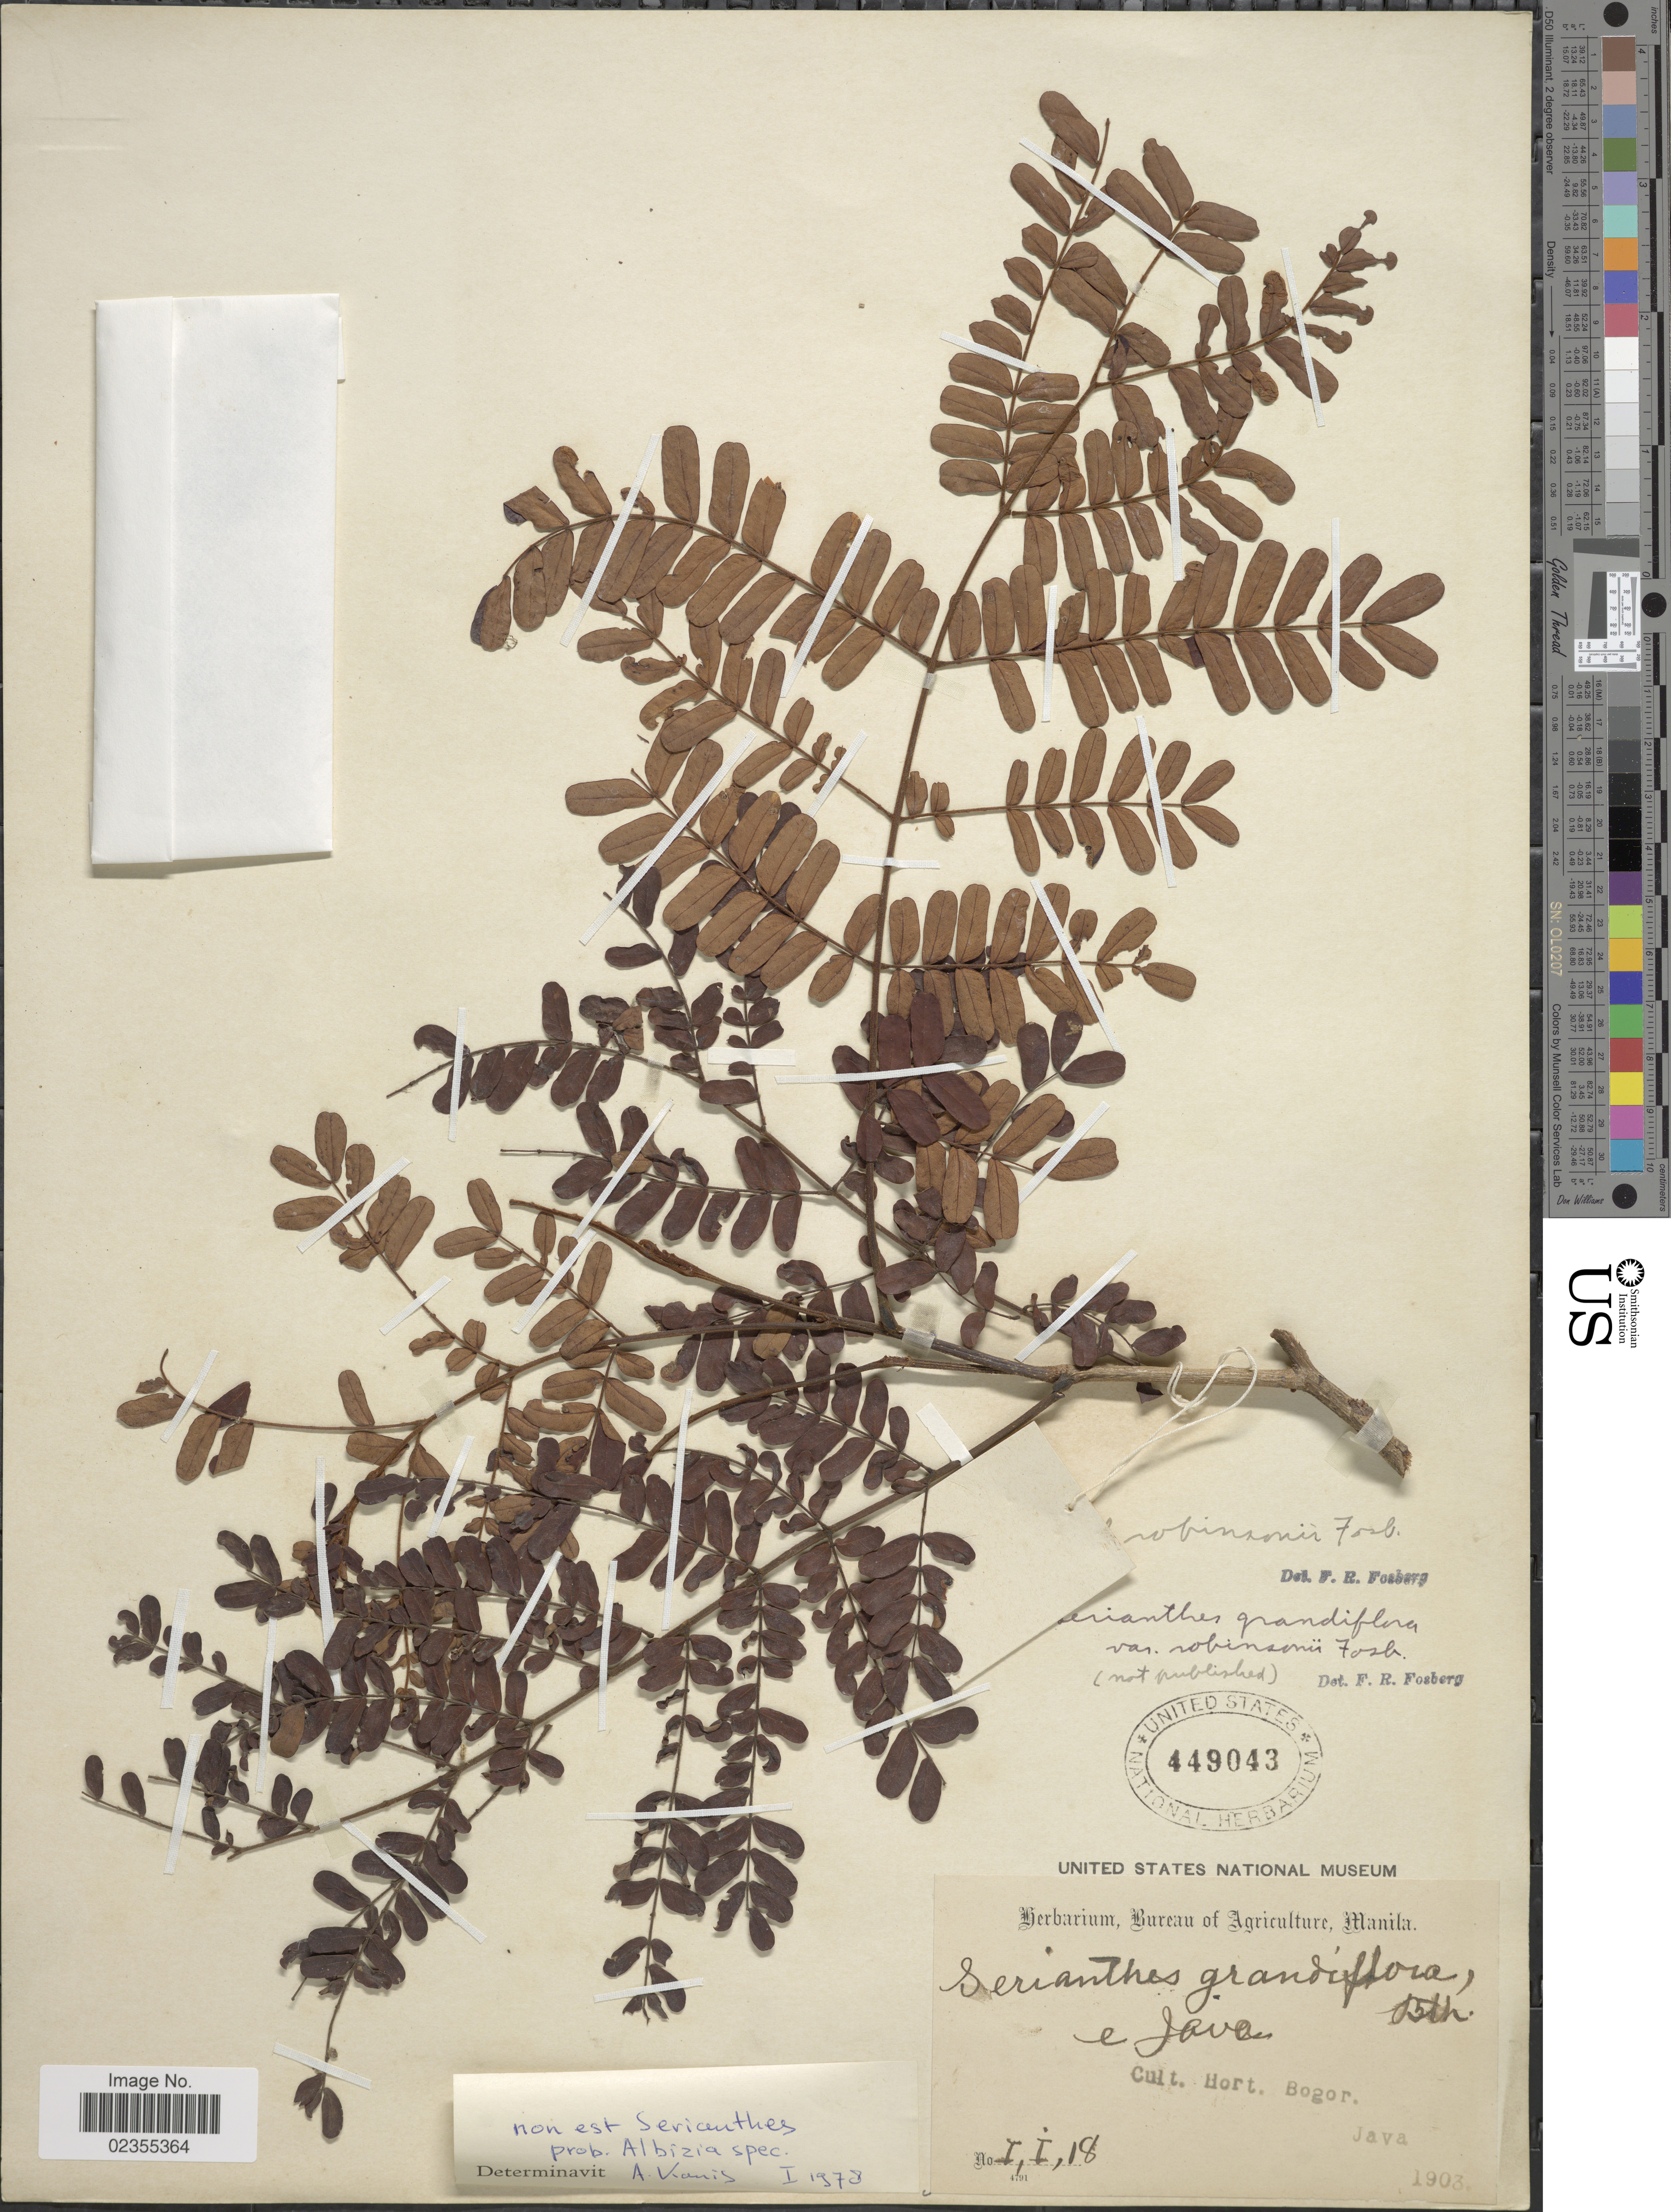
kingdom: Plantae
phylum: Tracheophyta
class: Magnoliopsida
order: Fabales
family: Fabaceae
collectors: ex Herb. Bur. Agric. Manila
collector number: I, I, 18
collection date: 1903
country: Indonesia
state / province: Java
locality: Cult. Hort Bogor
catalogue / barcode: US 449043